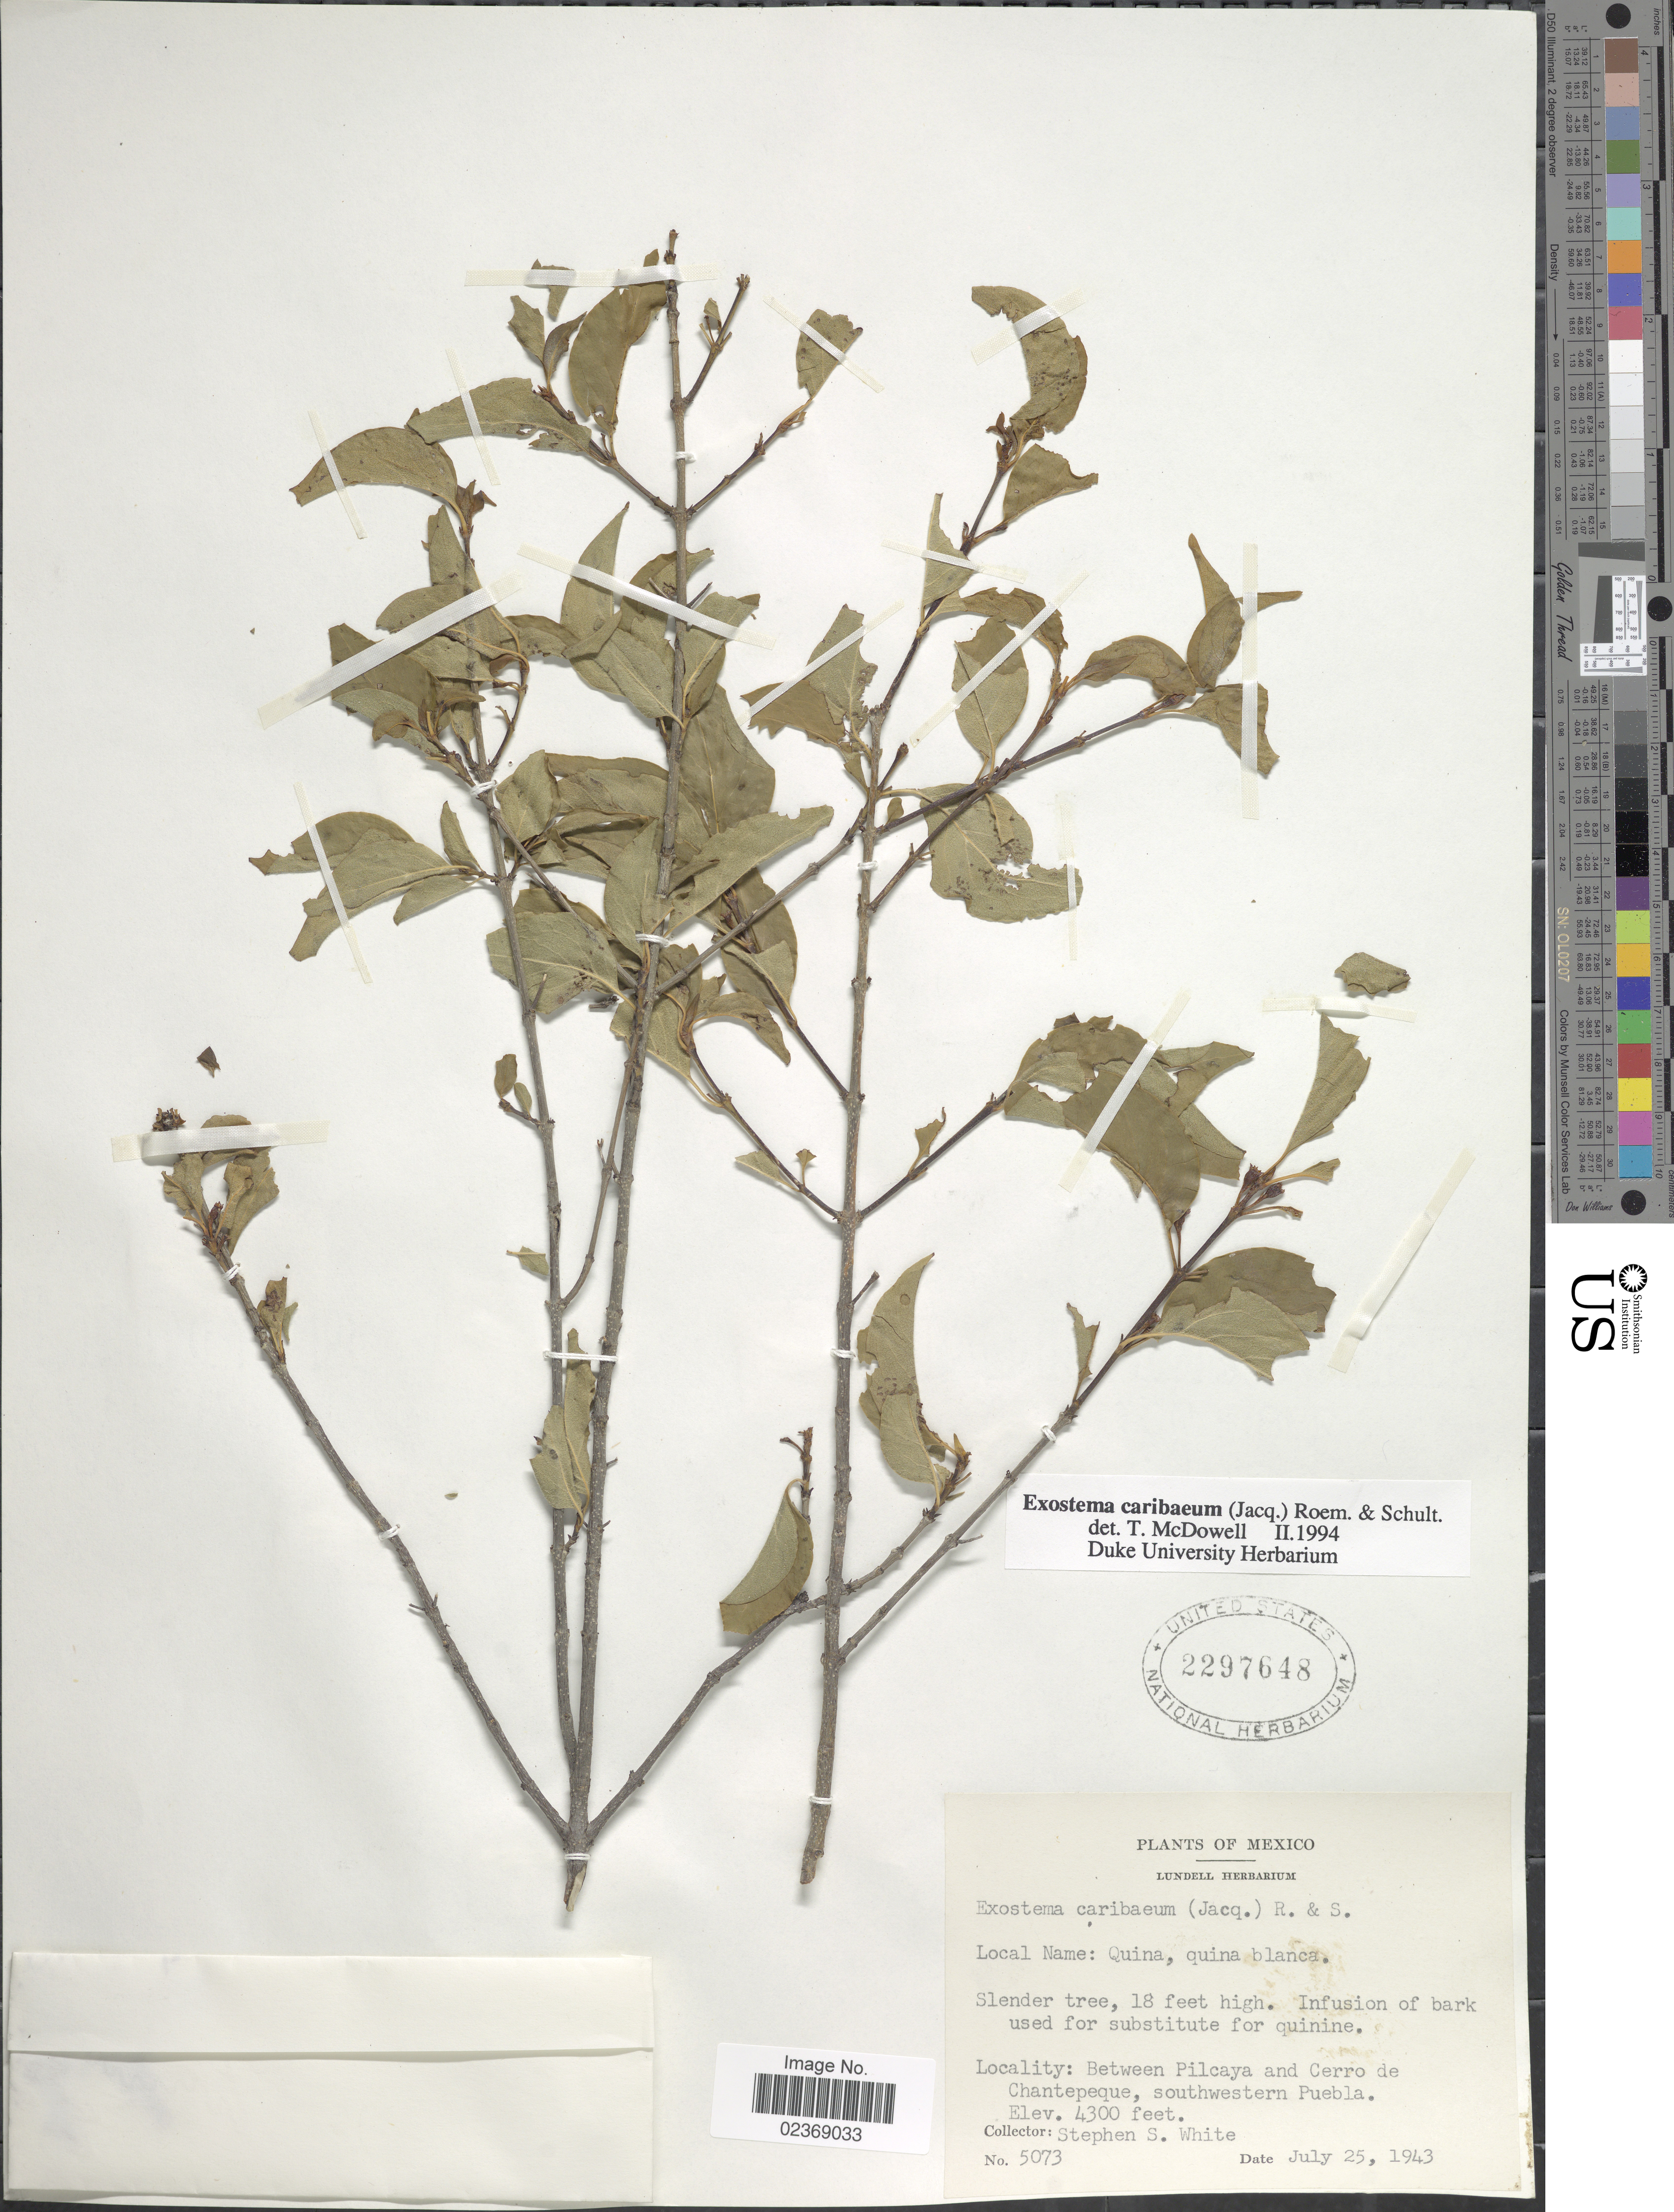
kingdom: Plantae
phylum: Tracheophyta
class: Magnoliopsida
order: Gentianales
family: Rubiaceae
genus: Exostema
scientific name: Exostema caribaeum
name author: (Jacq.) Roem. & Schult.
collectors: S. S. White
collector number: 5073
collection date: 1943-07-25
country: Mexico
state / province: Puebla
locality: Between Pilcaya and Cerro de Chantepeque, southwestern Puebla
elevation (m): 1311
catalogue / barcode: US 2297648